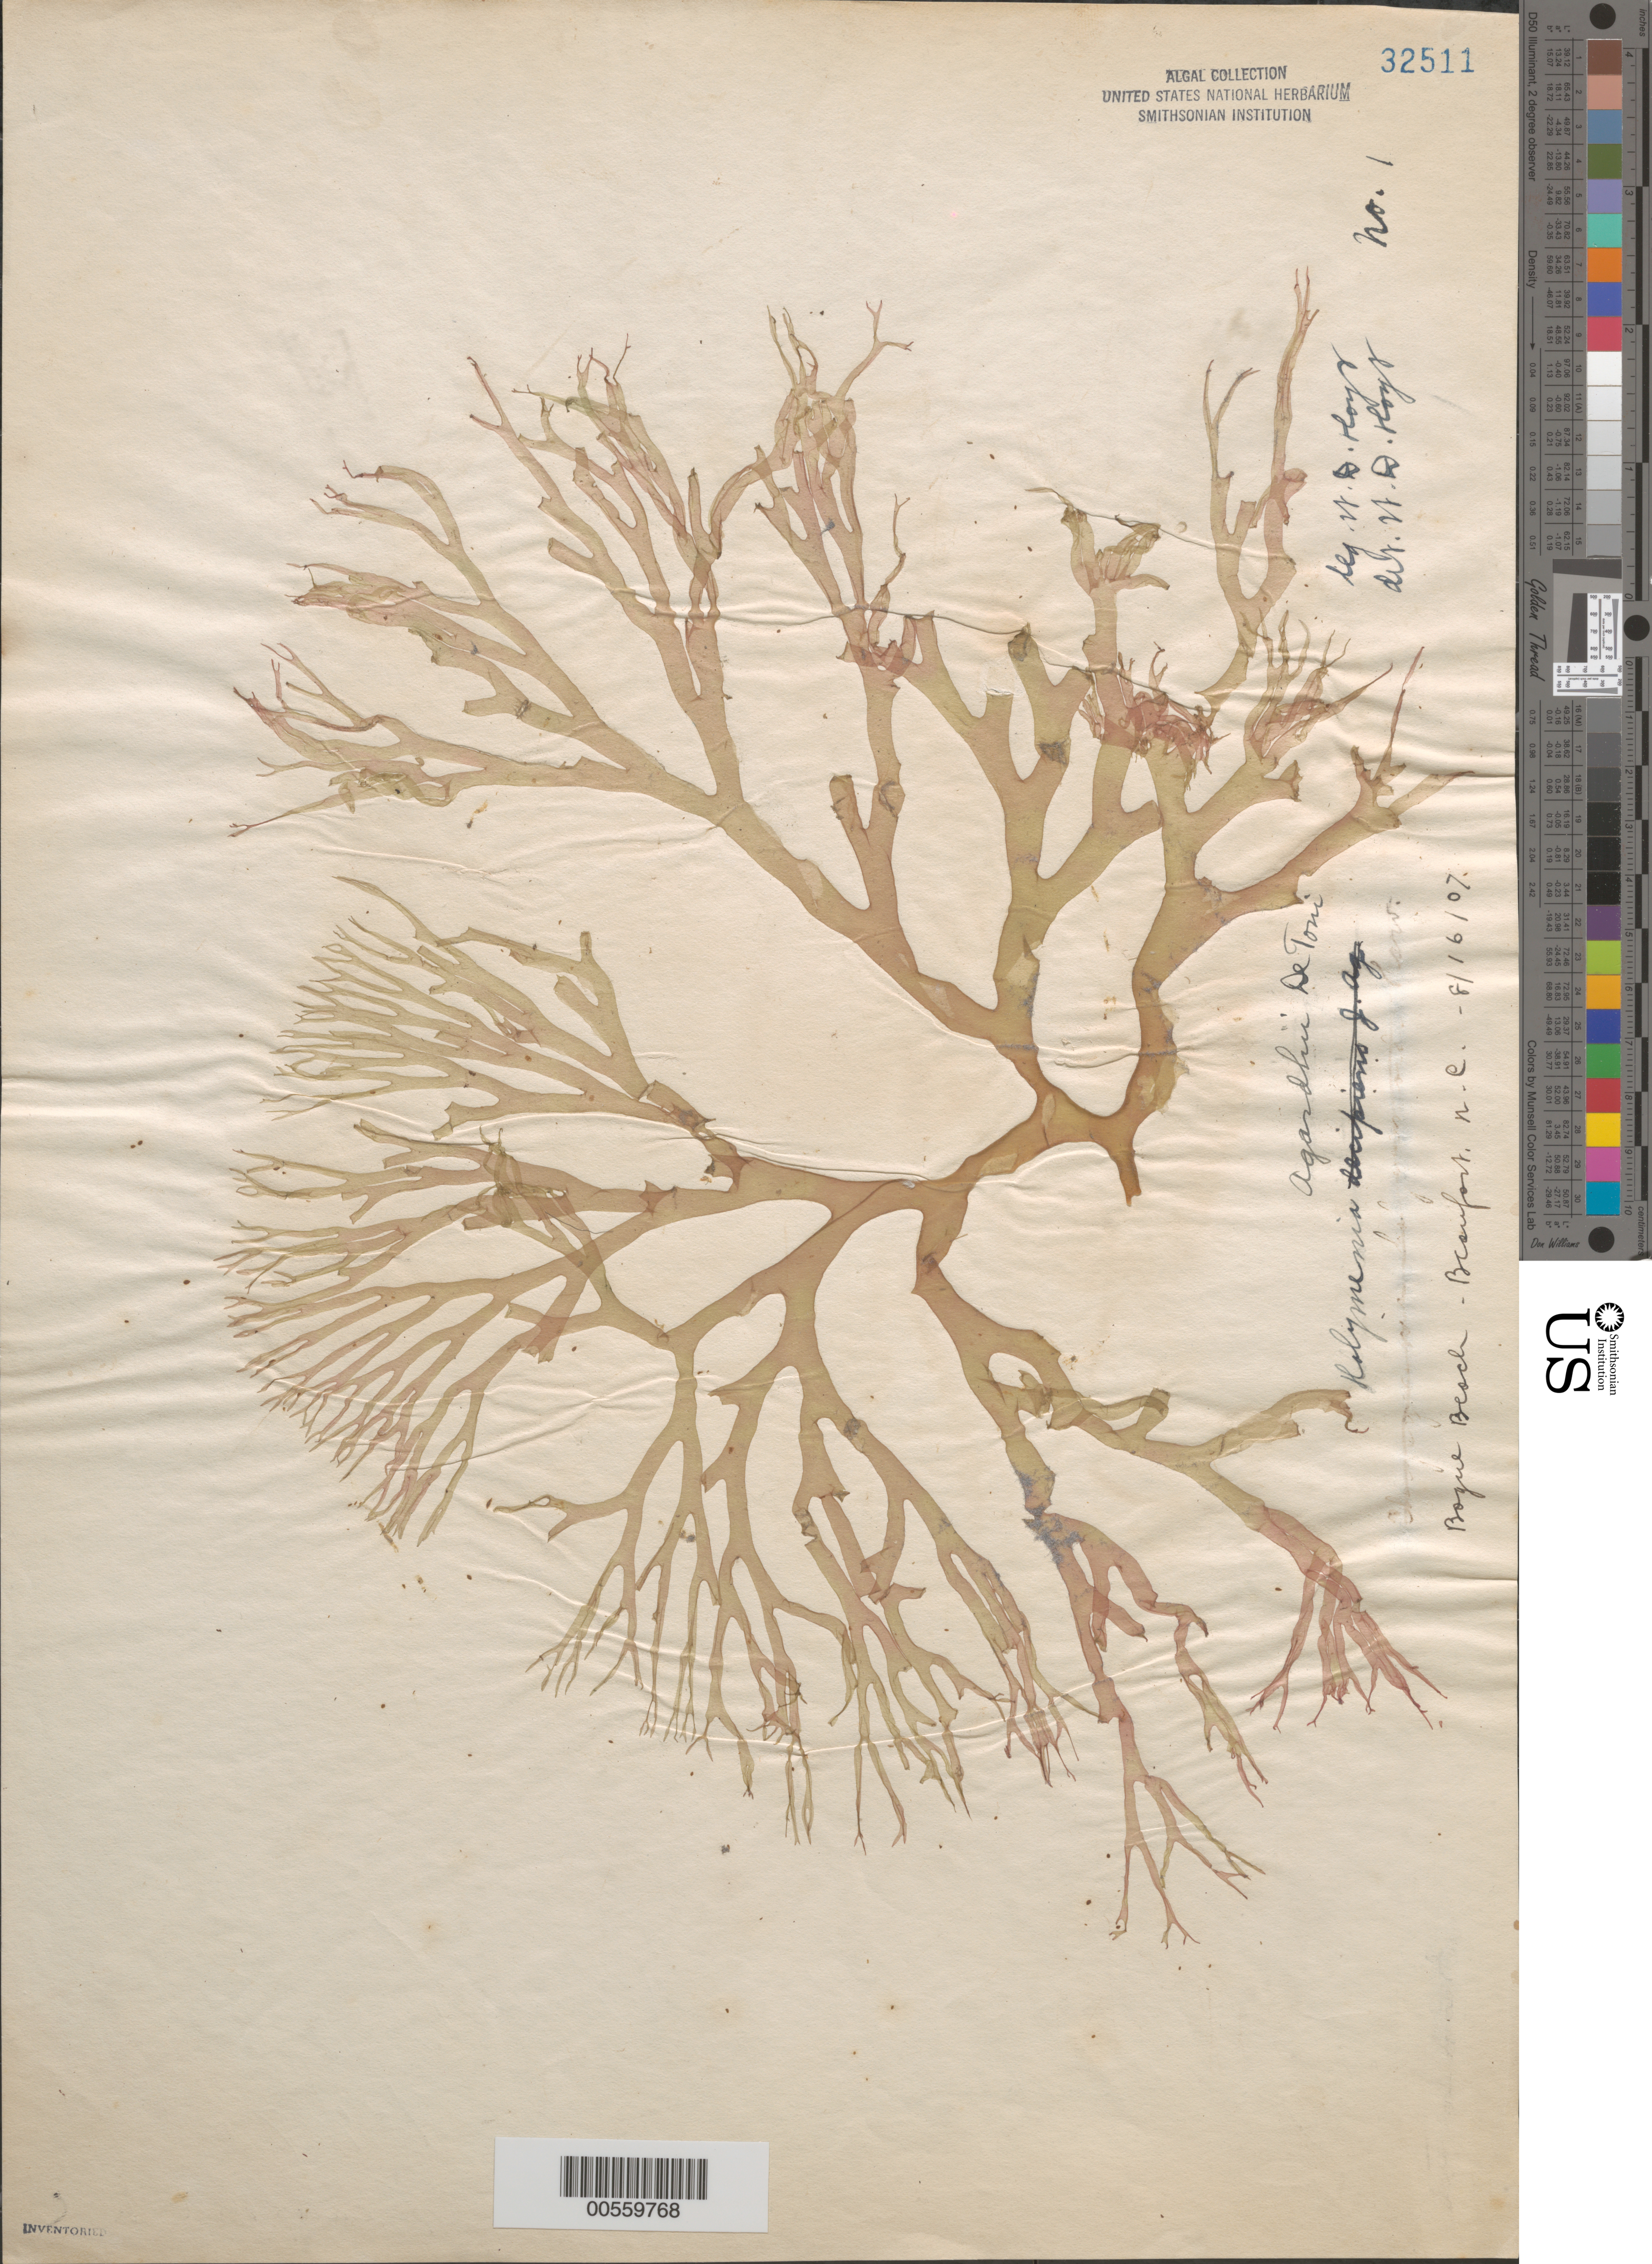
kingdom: Plantae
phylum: Rhodophyta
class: Florideophyceae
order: Sebdeniales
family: Sebdeniaceae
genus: Sebdenia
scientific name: Sebdenia flabellata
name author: (J. Agardh) P.G. Parkinson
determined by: Algae name updating Project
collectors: W. D. Hoyt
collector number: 1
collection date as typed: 16 Aug 1907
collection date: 1907-08-16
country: United States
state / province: North Carolina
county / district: Carteret County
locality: Beaufort, Bogue Beach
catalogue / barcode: US 32511